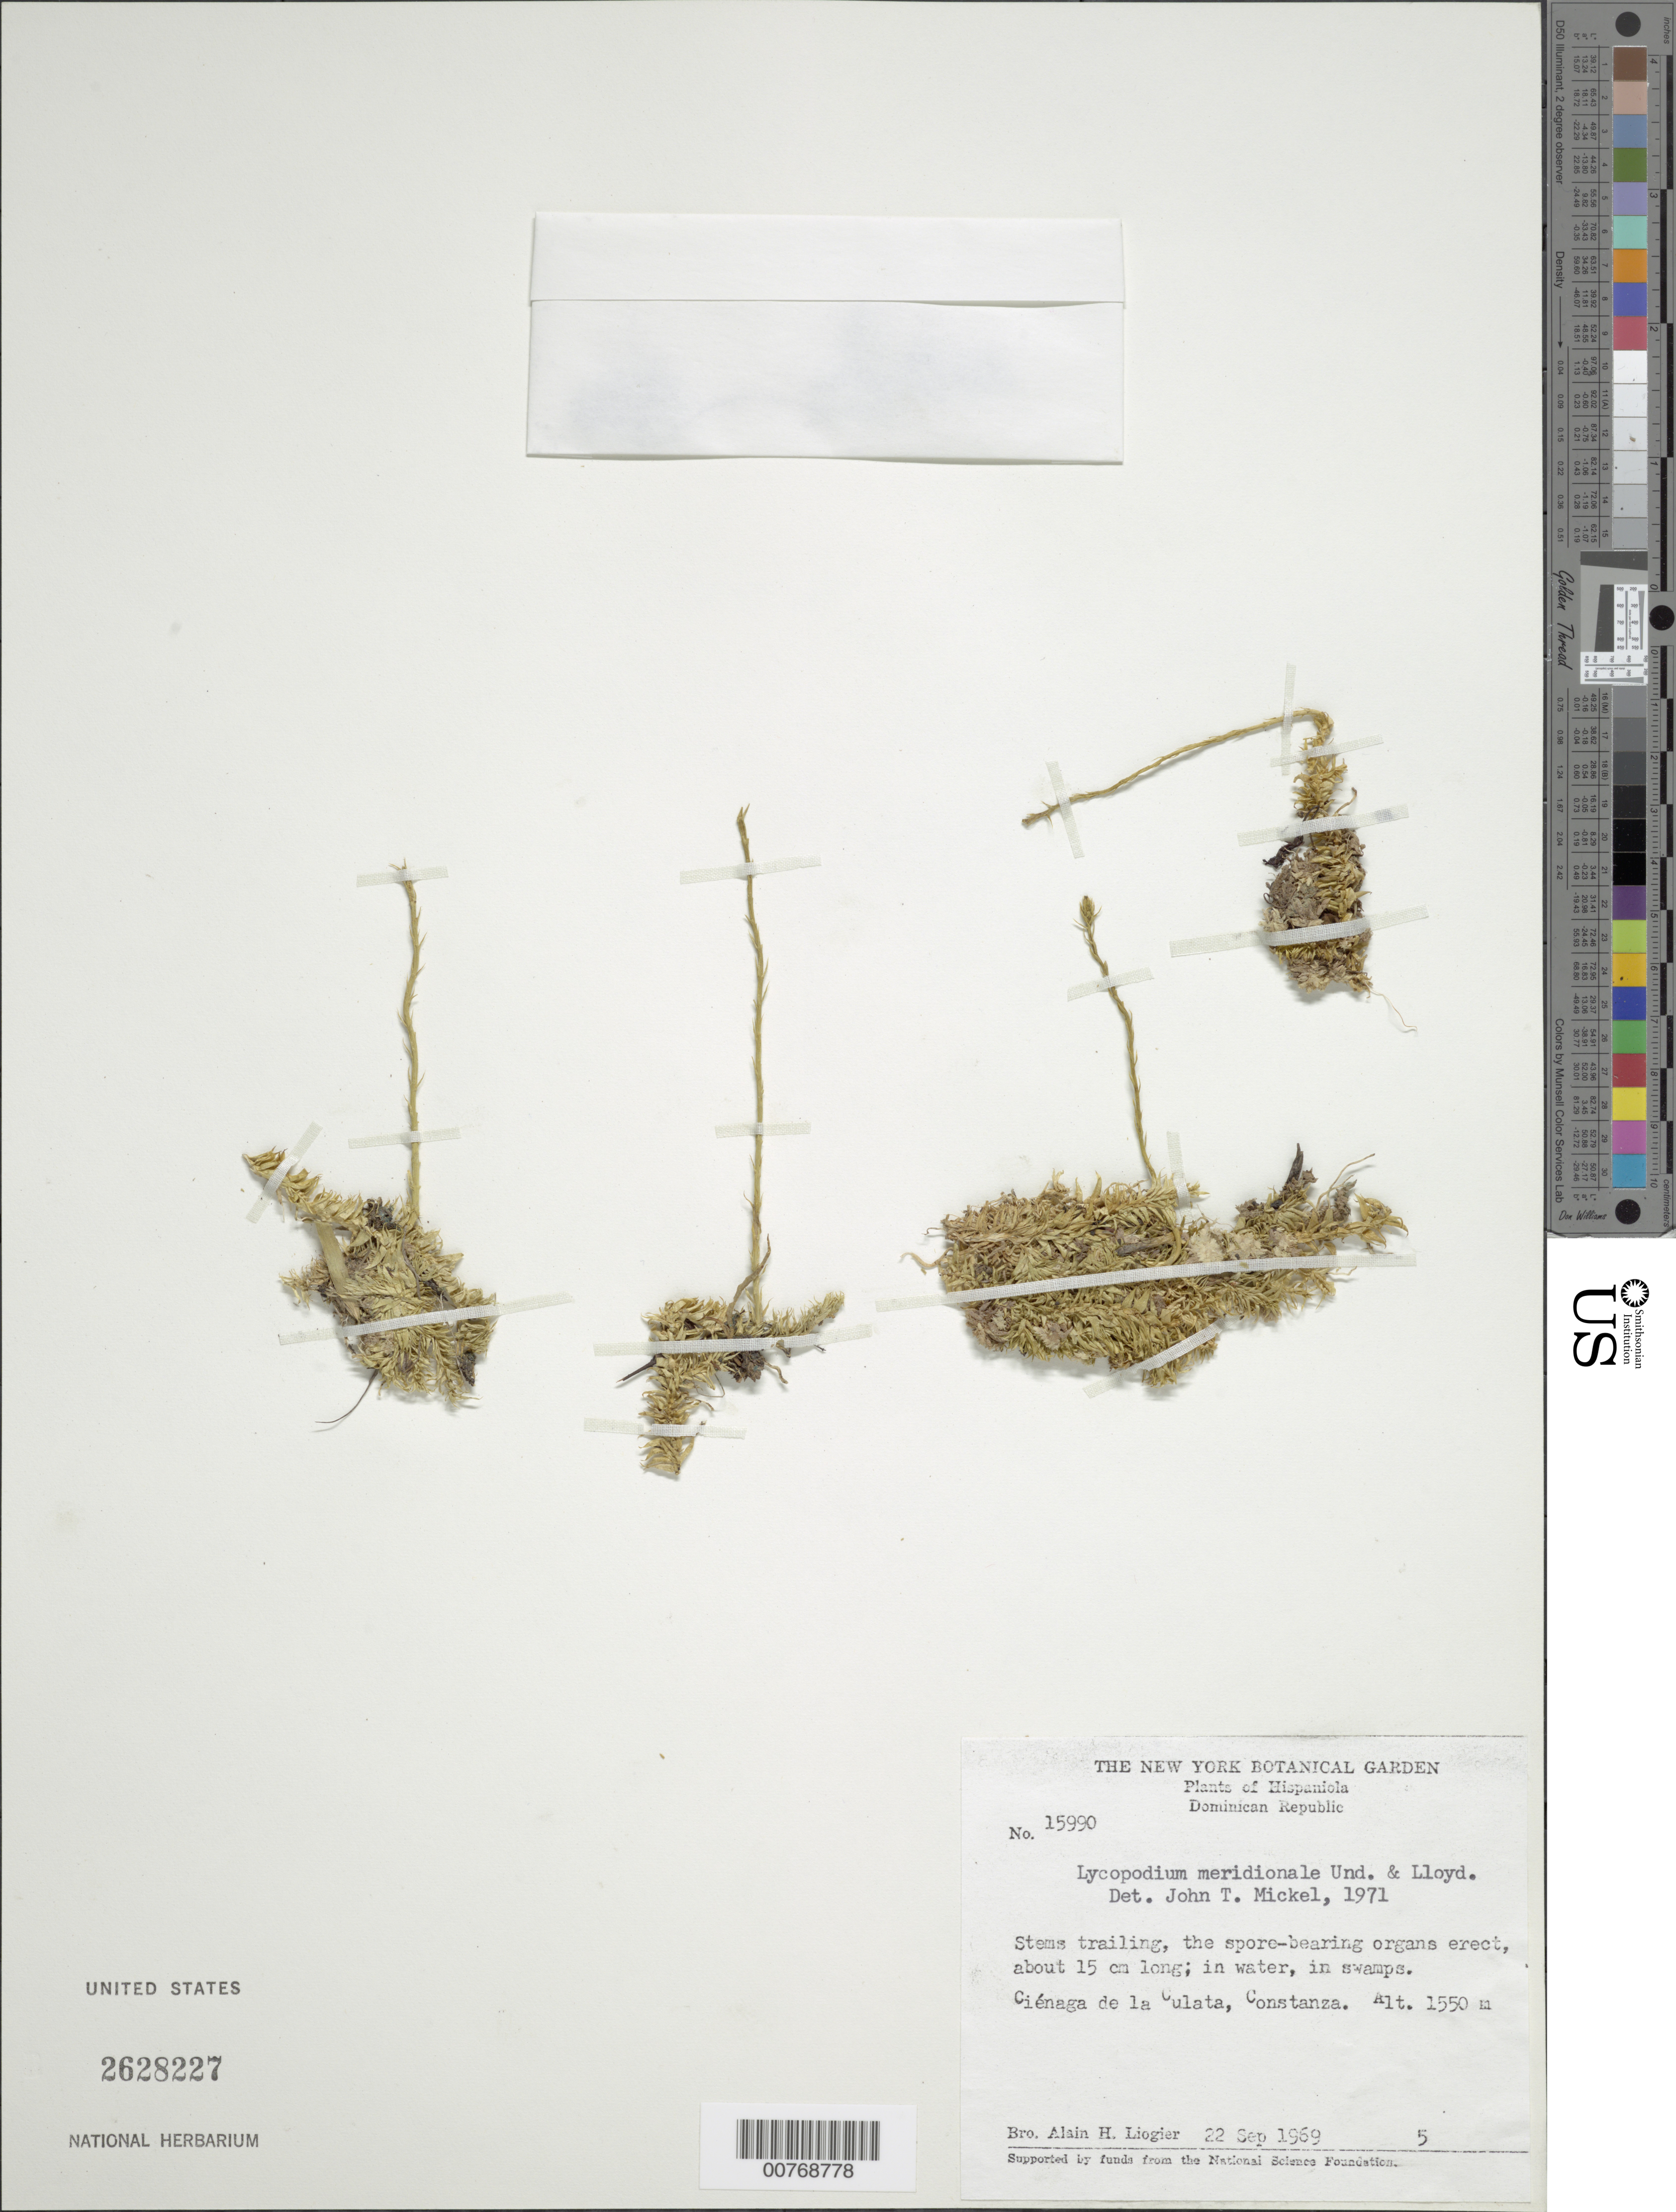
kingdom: Plantae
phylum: Tracheophyta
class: Lycopodiopsida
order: Lycopodiales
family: Lycopodiaceae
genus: Pseudolycopodiella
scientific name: Pseudolycopodiella meridionalis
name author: (Underw. & F.E. Lloyd) Holub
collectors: A. H. Liogier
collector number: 15990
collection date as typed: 22 Sep 1969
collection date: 1969-09-22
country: Dominican Republic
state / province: La Vega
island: Hispaniola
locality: Ciénega de la Culata, Constanza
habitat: In water, in swamps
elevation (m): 1550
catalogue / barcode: US 2628227